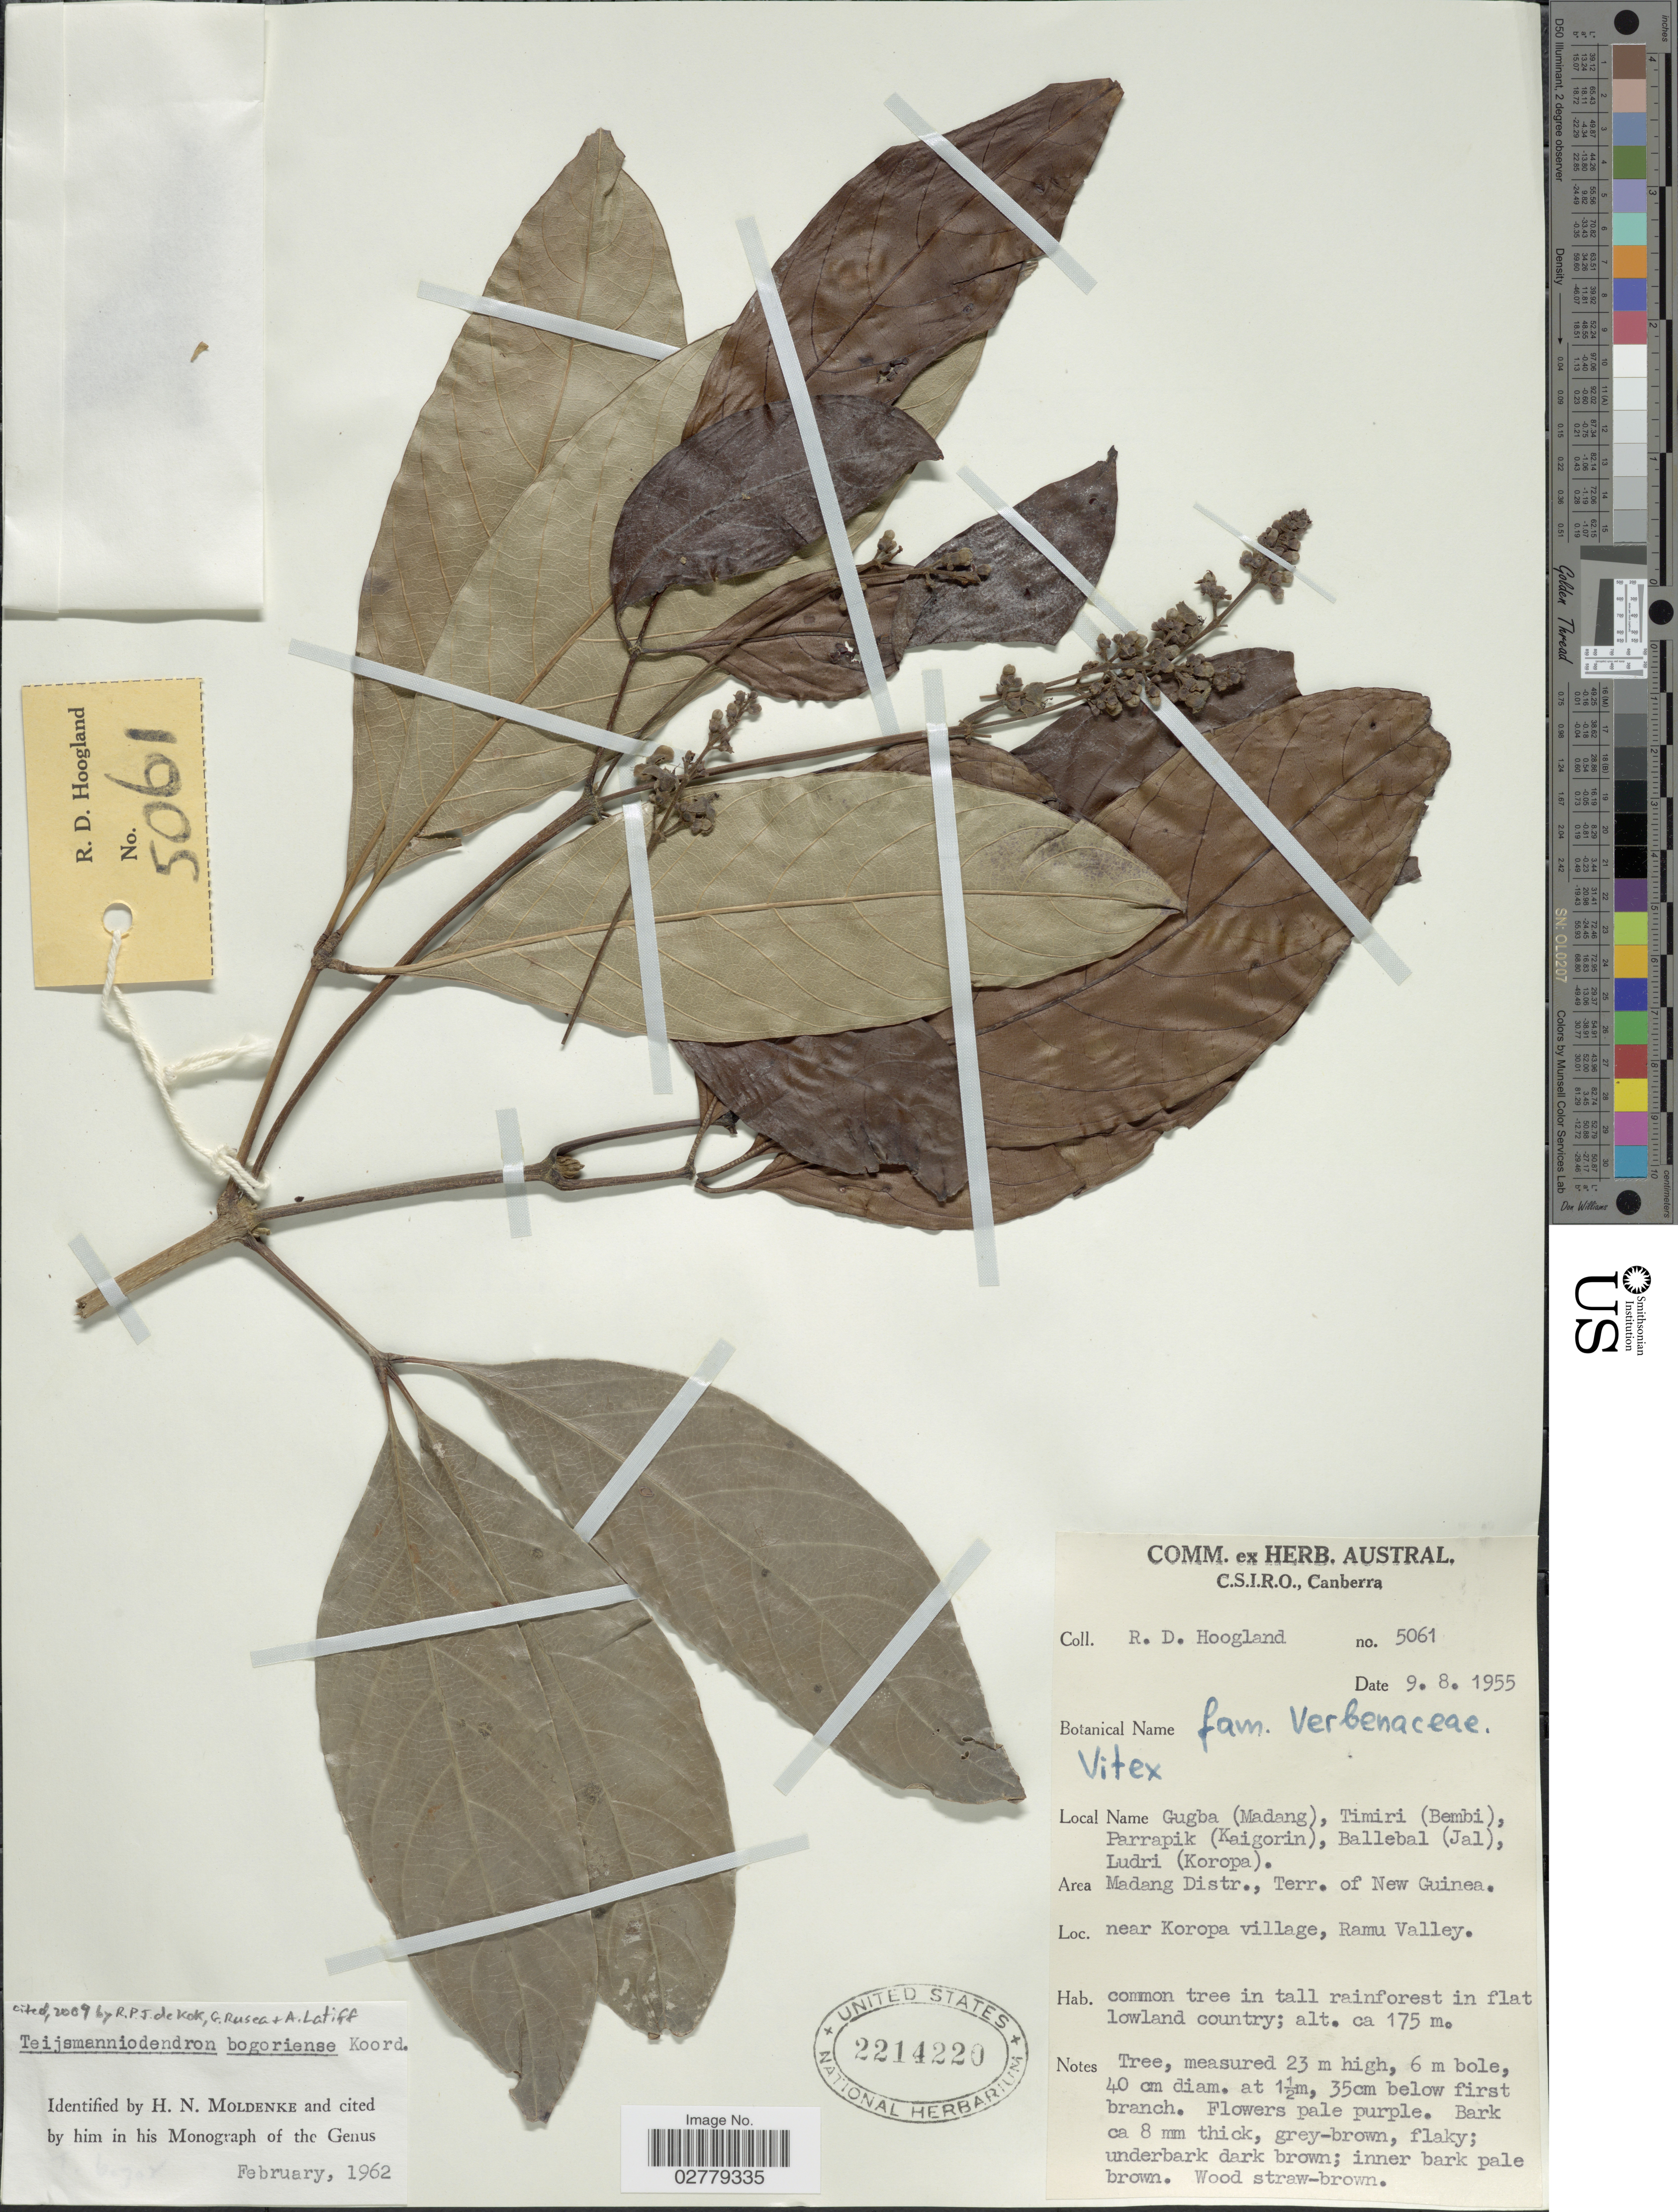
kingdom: Plantae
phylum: Tracheophyta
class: Magnoliopsida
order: Lamiales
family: Lamiaceae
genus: Teijsmanniodendron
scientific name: Teijsmanniodendron bogoriense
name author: Koord.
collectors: R. D. Hoogland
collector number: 5061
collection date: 1955-08-09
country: Papua New Guinea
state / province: Madang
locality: Madang Distr., Terr. of New Guinea, near Koropa village, Ramu Valley.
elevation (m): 175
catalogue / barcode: US 2214220